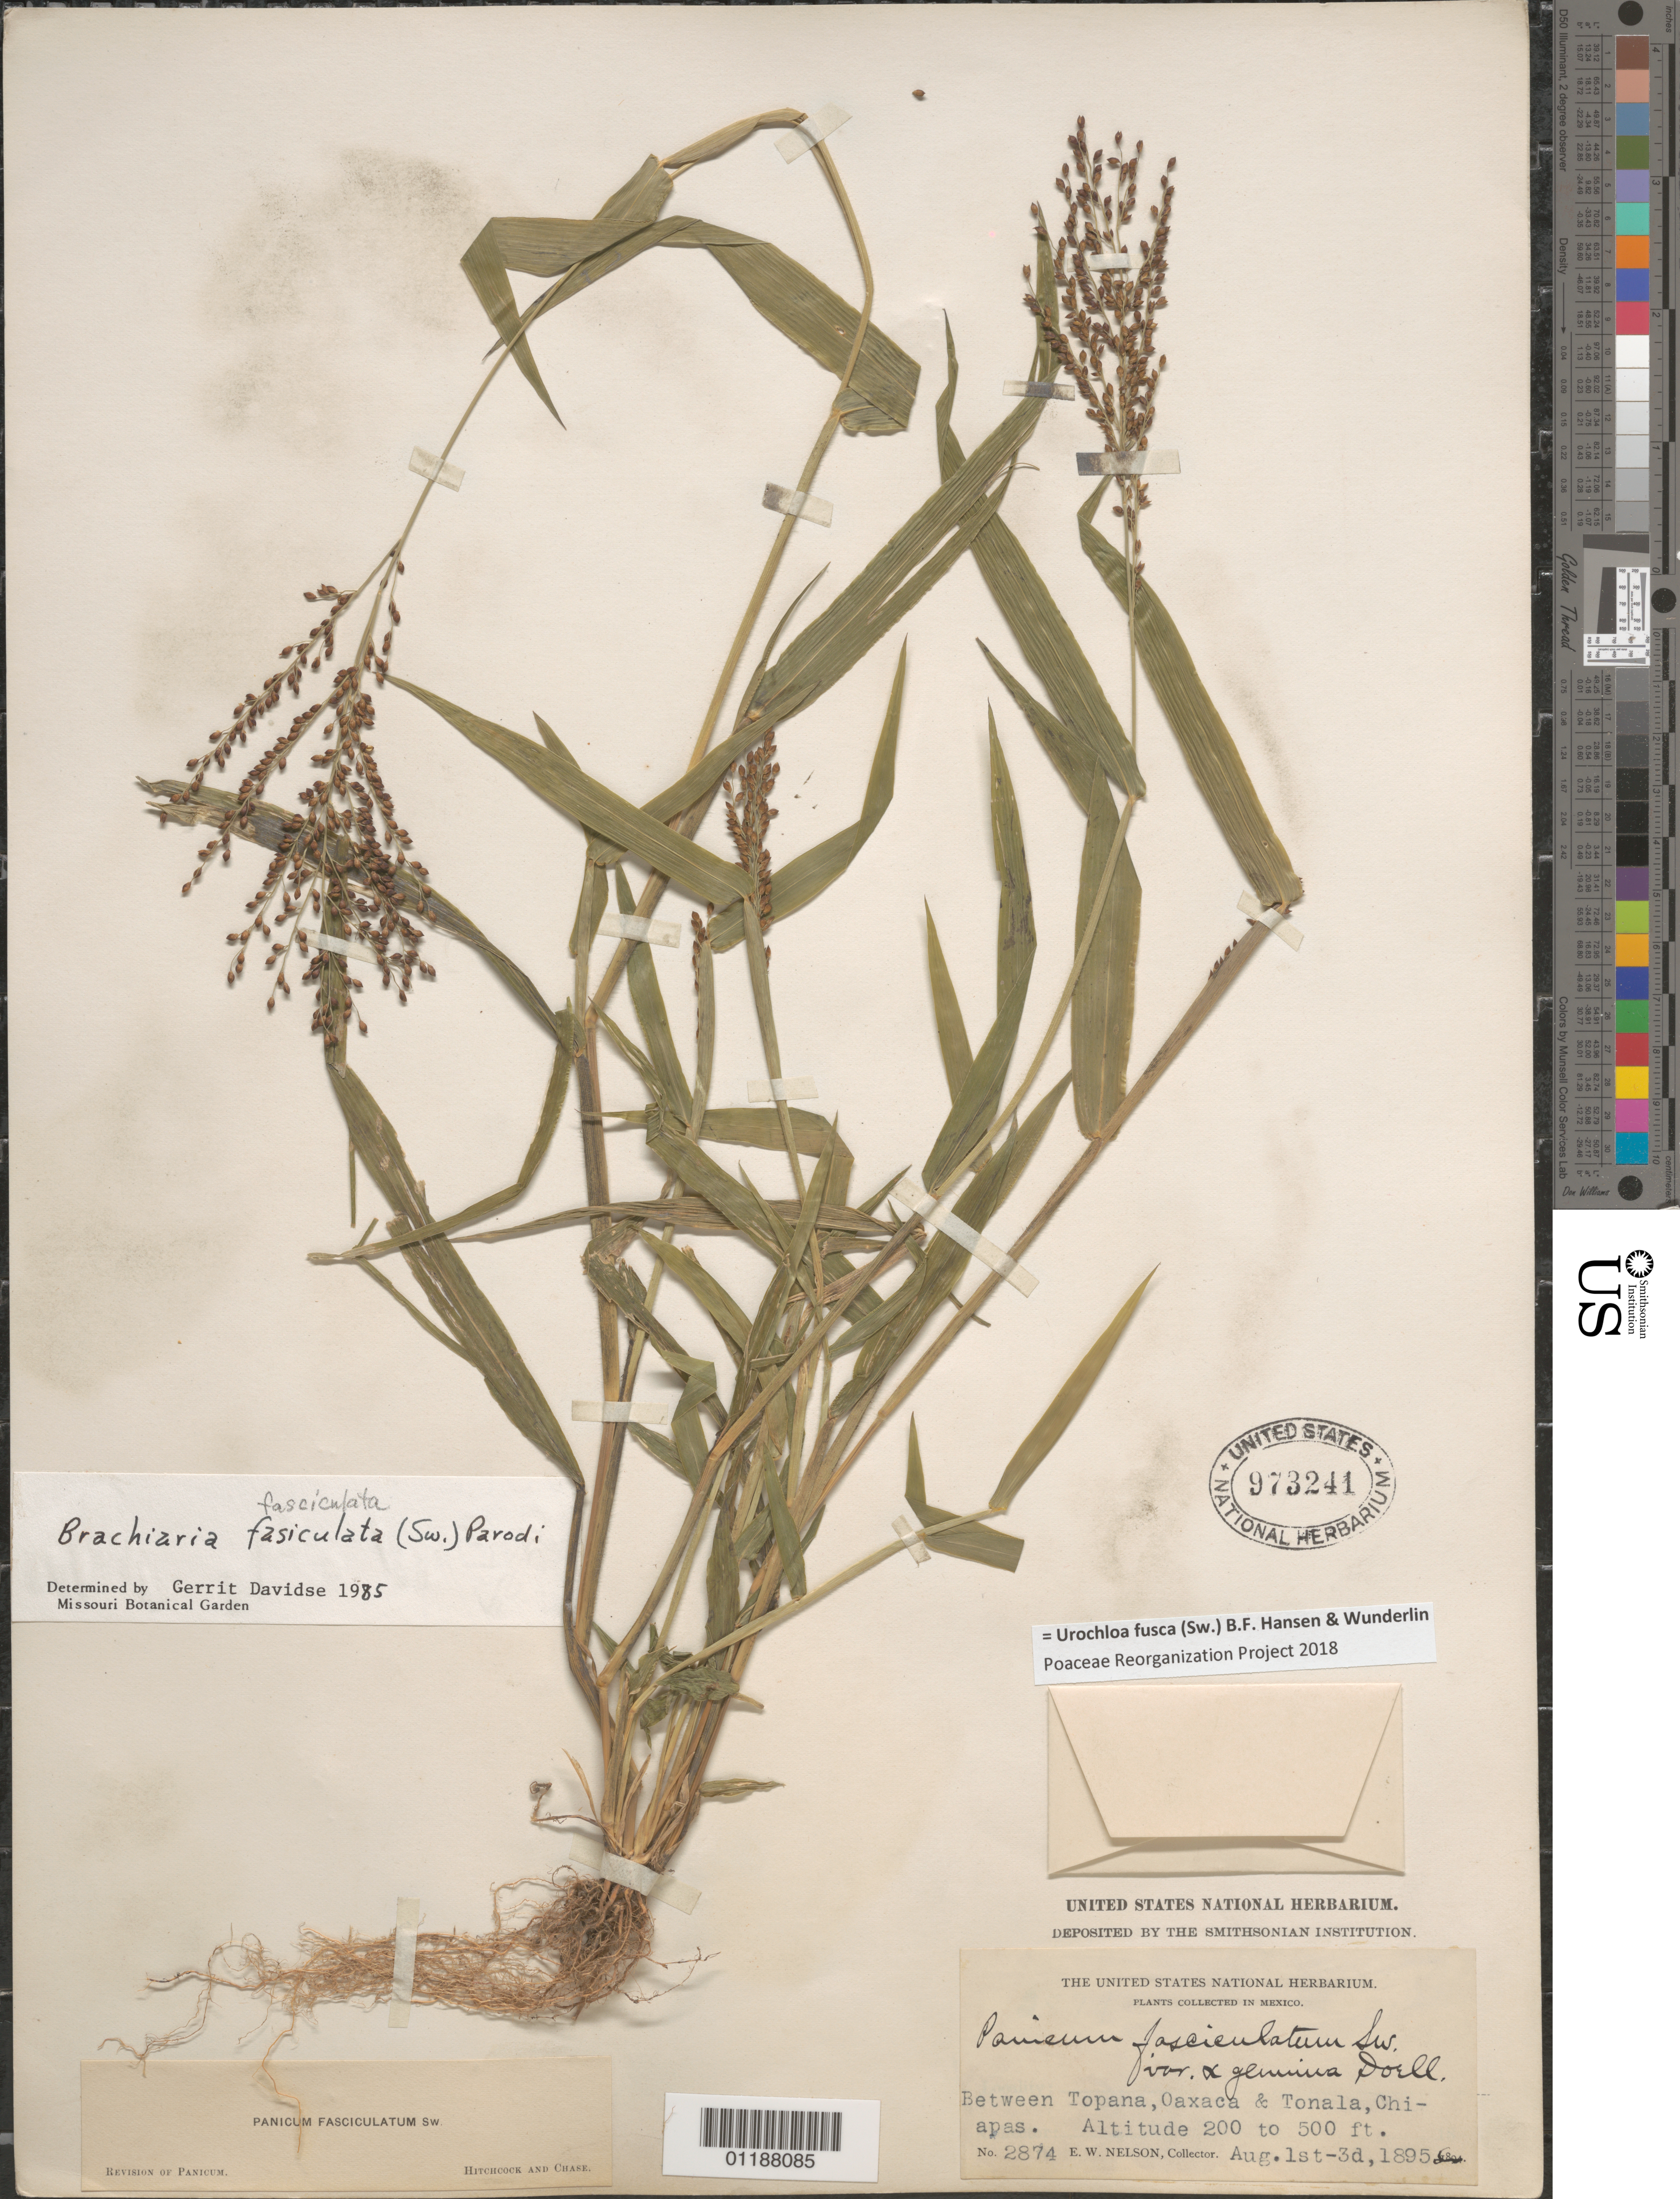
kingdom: Plantae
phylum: Tracheophyta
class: Liliopsida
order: Poales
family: Poaceae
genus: Brachiaria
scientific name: Brachiaria fasciculata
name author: (Sw.) Parodi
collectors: E. W. Nelson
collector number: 2874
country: Mexico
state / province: Chiapas / Oaxaca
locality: Between Topana and Tonala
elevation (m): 61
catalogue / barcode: US 973241